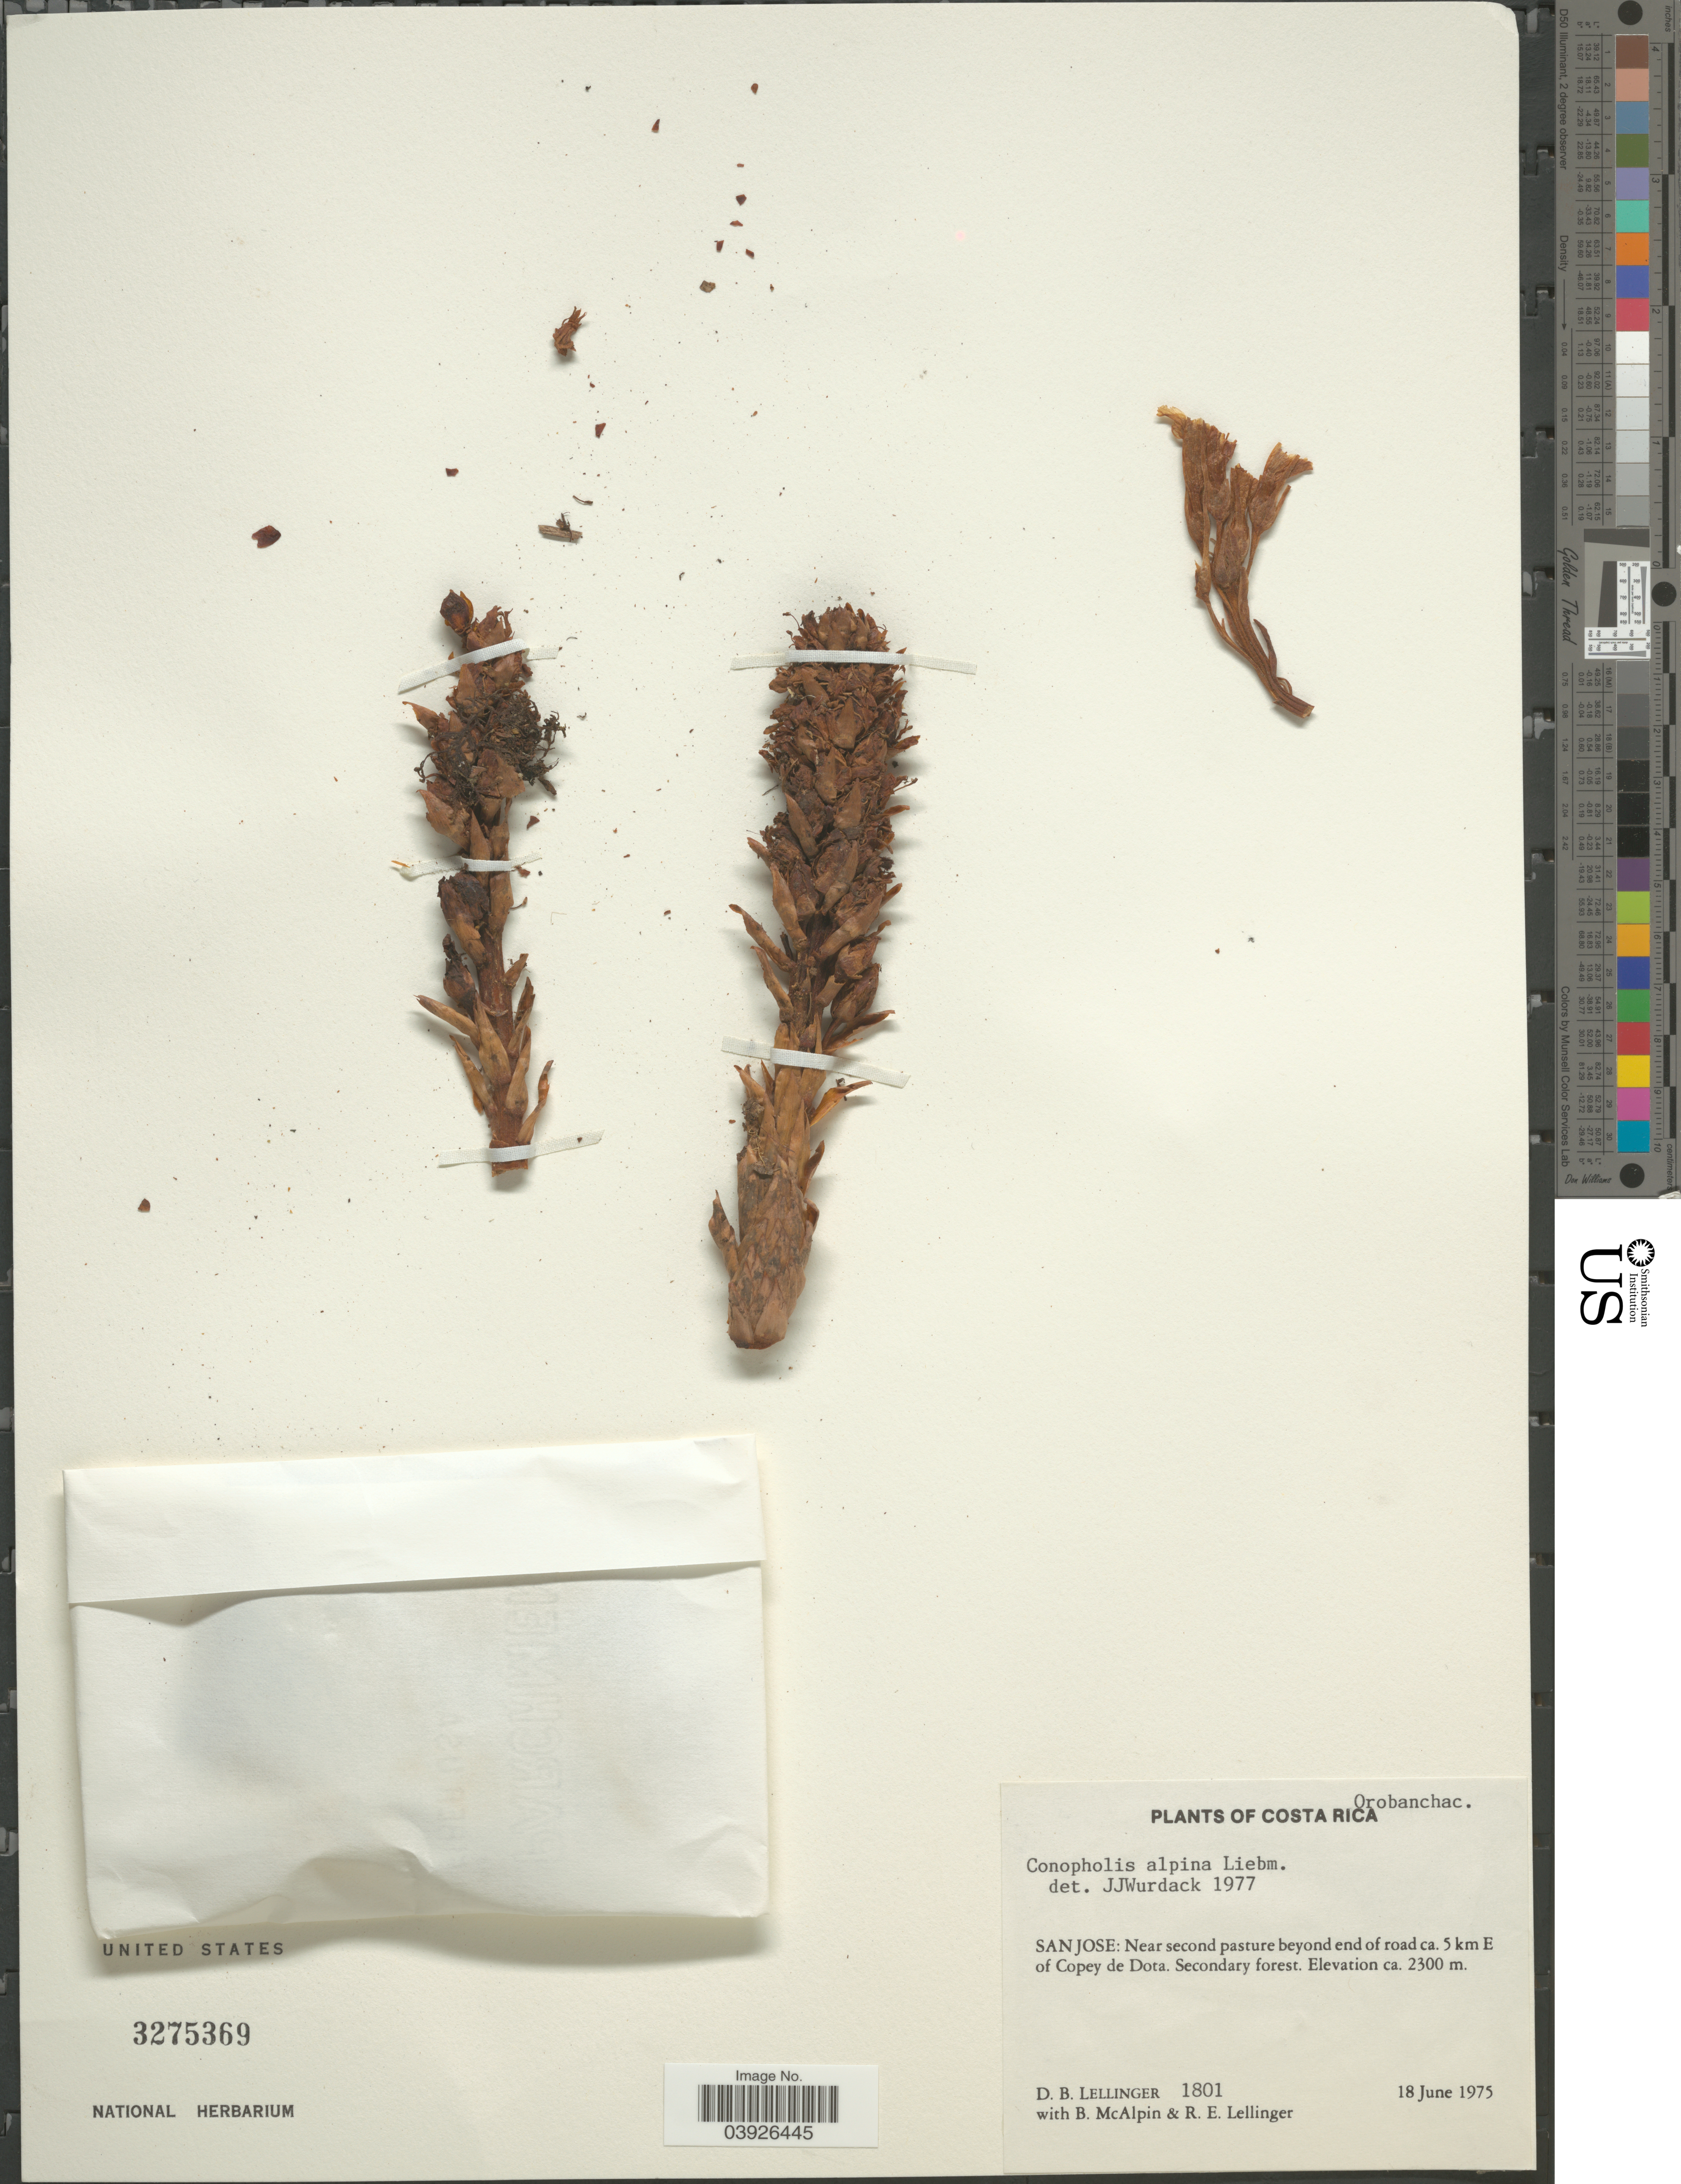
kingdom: Plantae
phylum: Tracheophyta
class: Magnoliopsida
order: Lamiales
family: Orobanchaceae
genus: Conopholis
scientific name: Conopholis alpina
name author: Liebm.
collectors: D. B. Lellinger, B. McAlpin & R. E. Lellinger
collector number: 1801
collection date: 1975-06-18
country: Costa Rica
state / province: San José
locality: Near second pasture beyond end of road ca. 5 km E of Copey de Dota.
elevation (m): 2300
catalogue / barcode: US 3275369